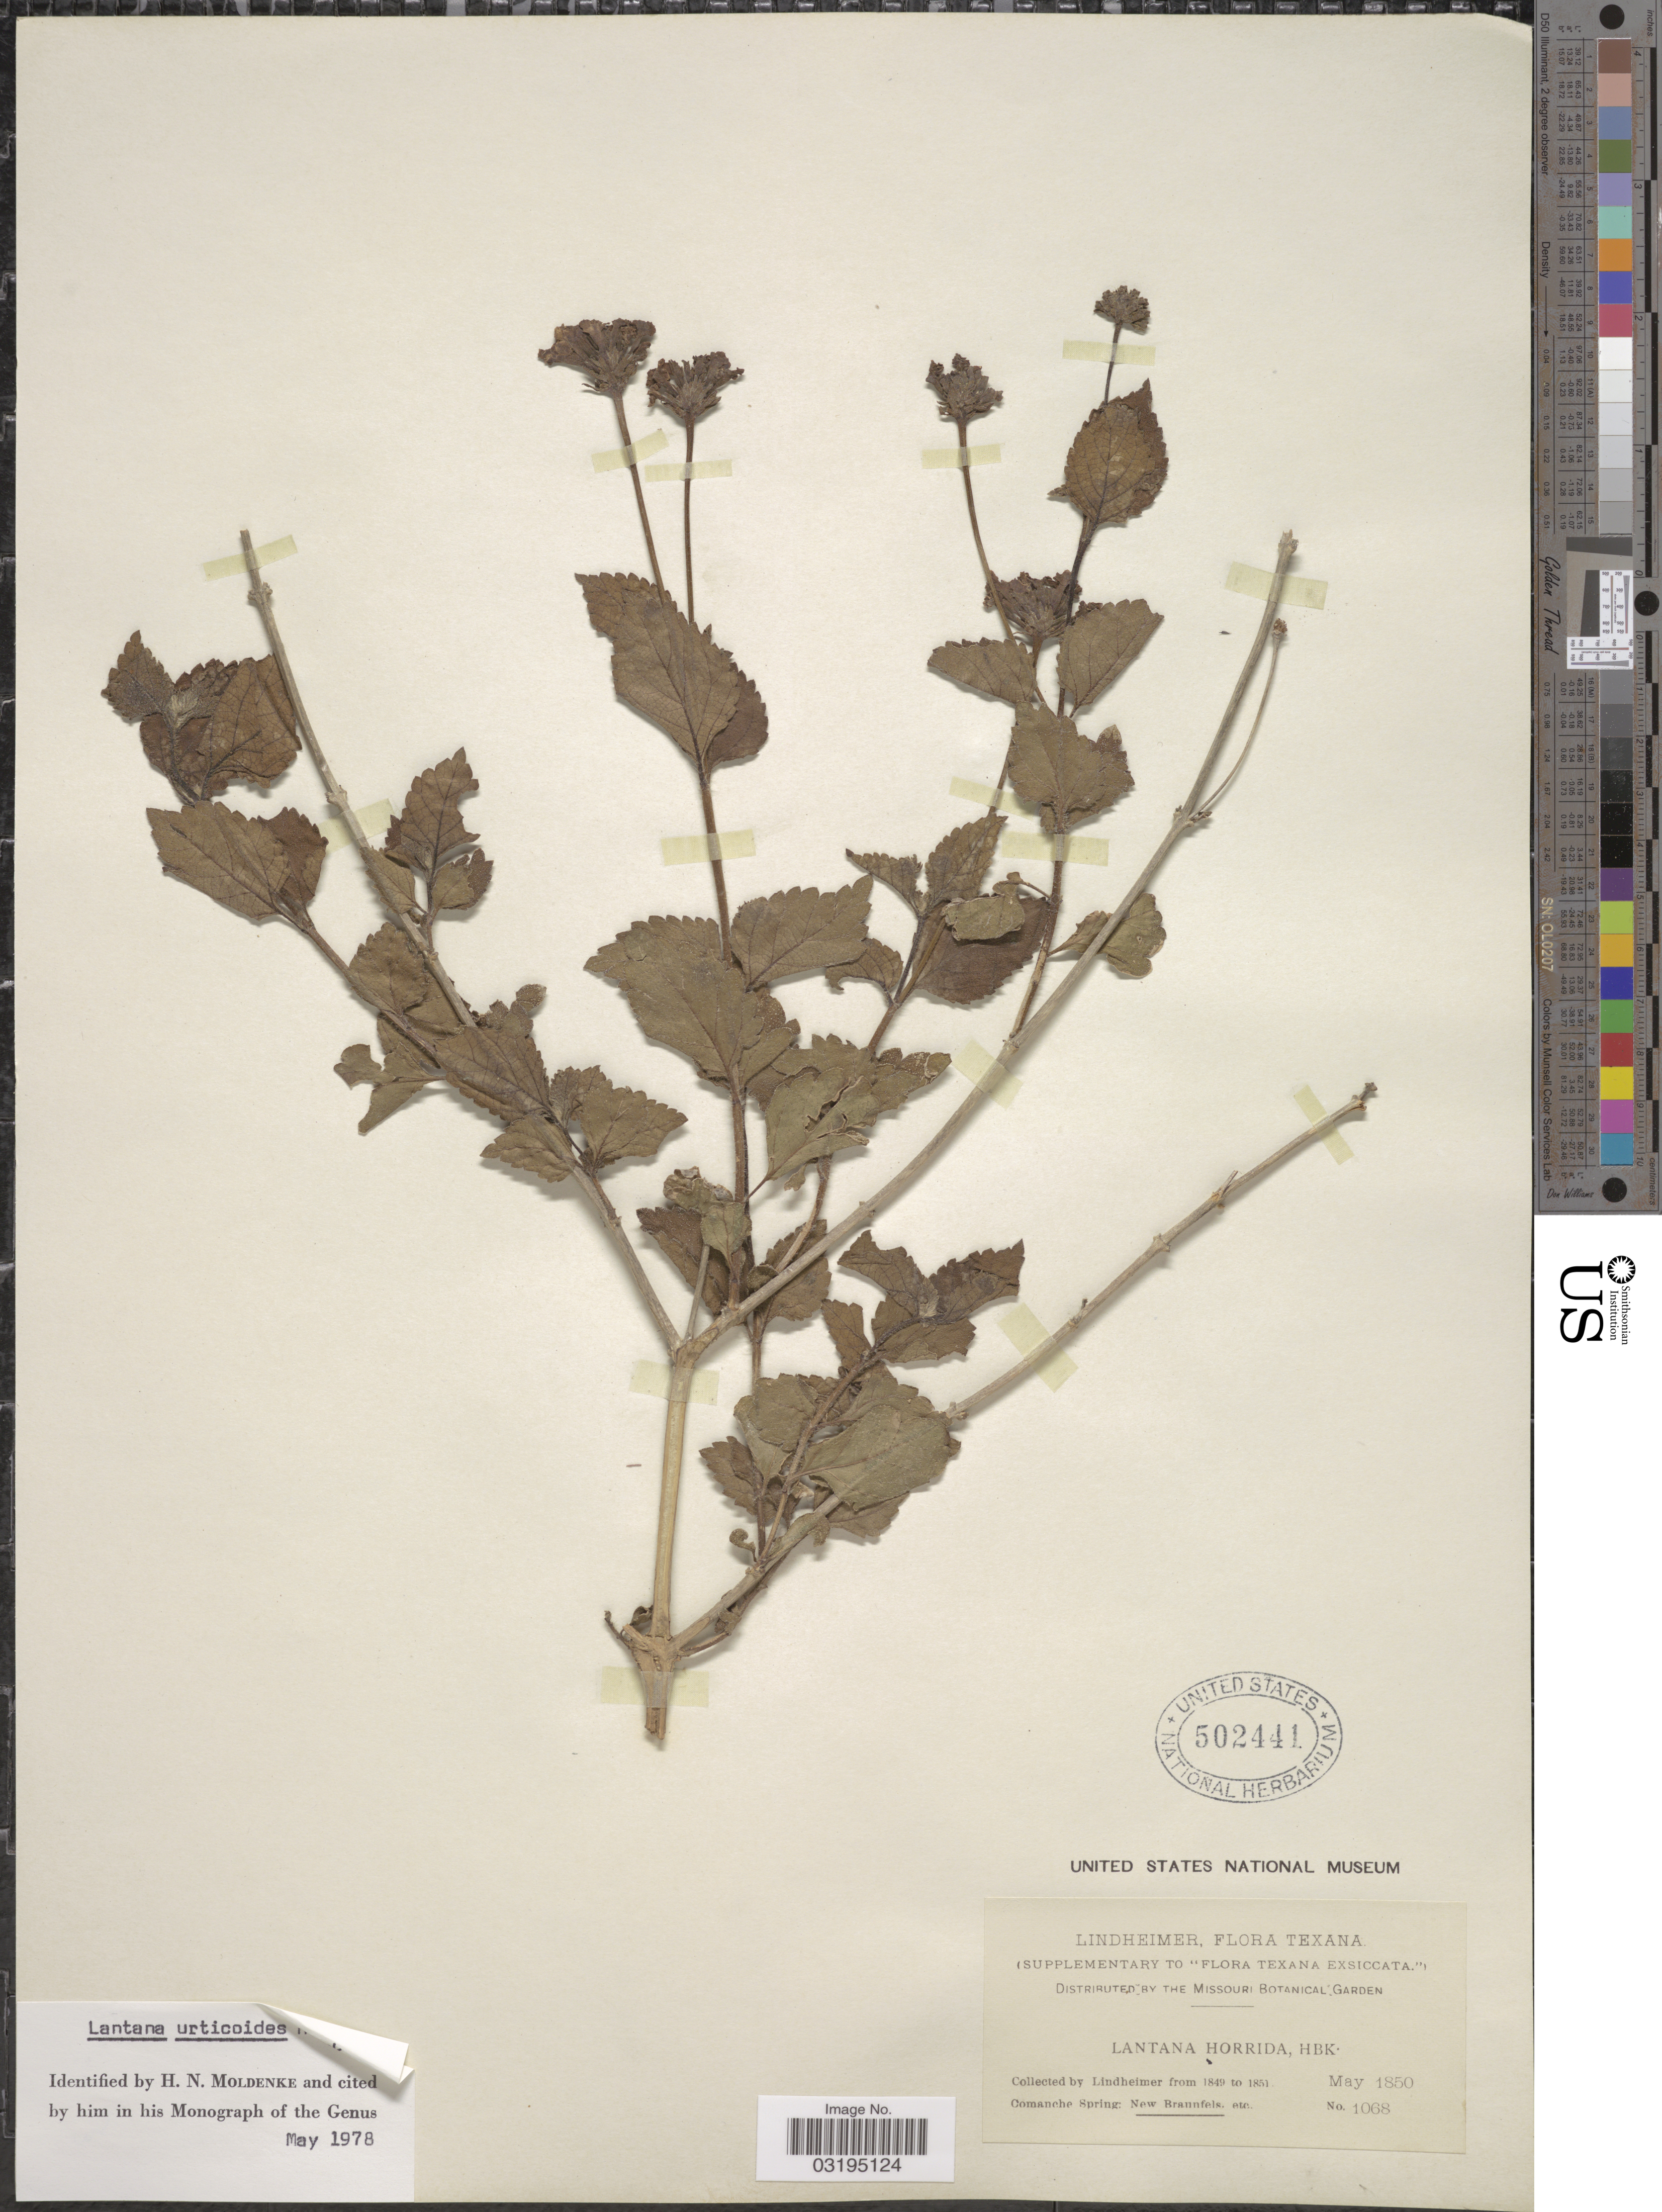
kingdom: Plantae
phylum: Tracheophyta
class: Magnoliopsida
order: Lamiales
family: Verbenaceae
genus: Lantana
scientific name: Lantana urticoides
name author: Hayek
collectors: -. Lindheimer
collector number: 1068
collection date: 1850-05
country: United States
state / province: Texas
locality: Comanche Spring: New Braunfels.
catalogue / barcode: US 502441